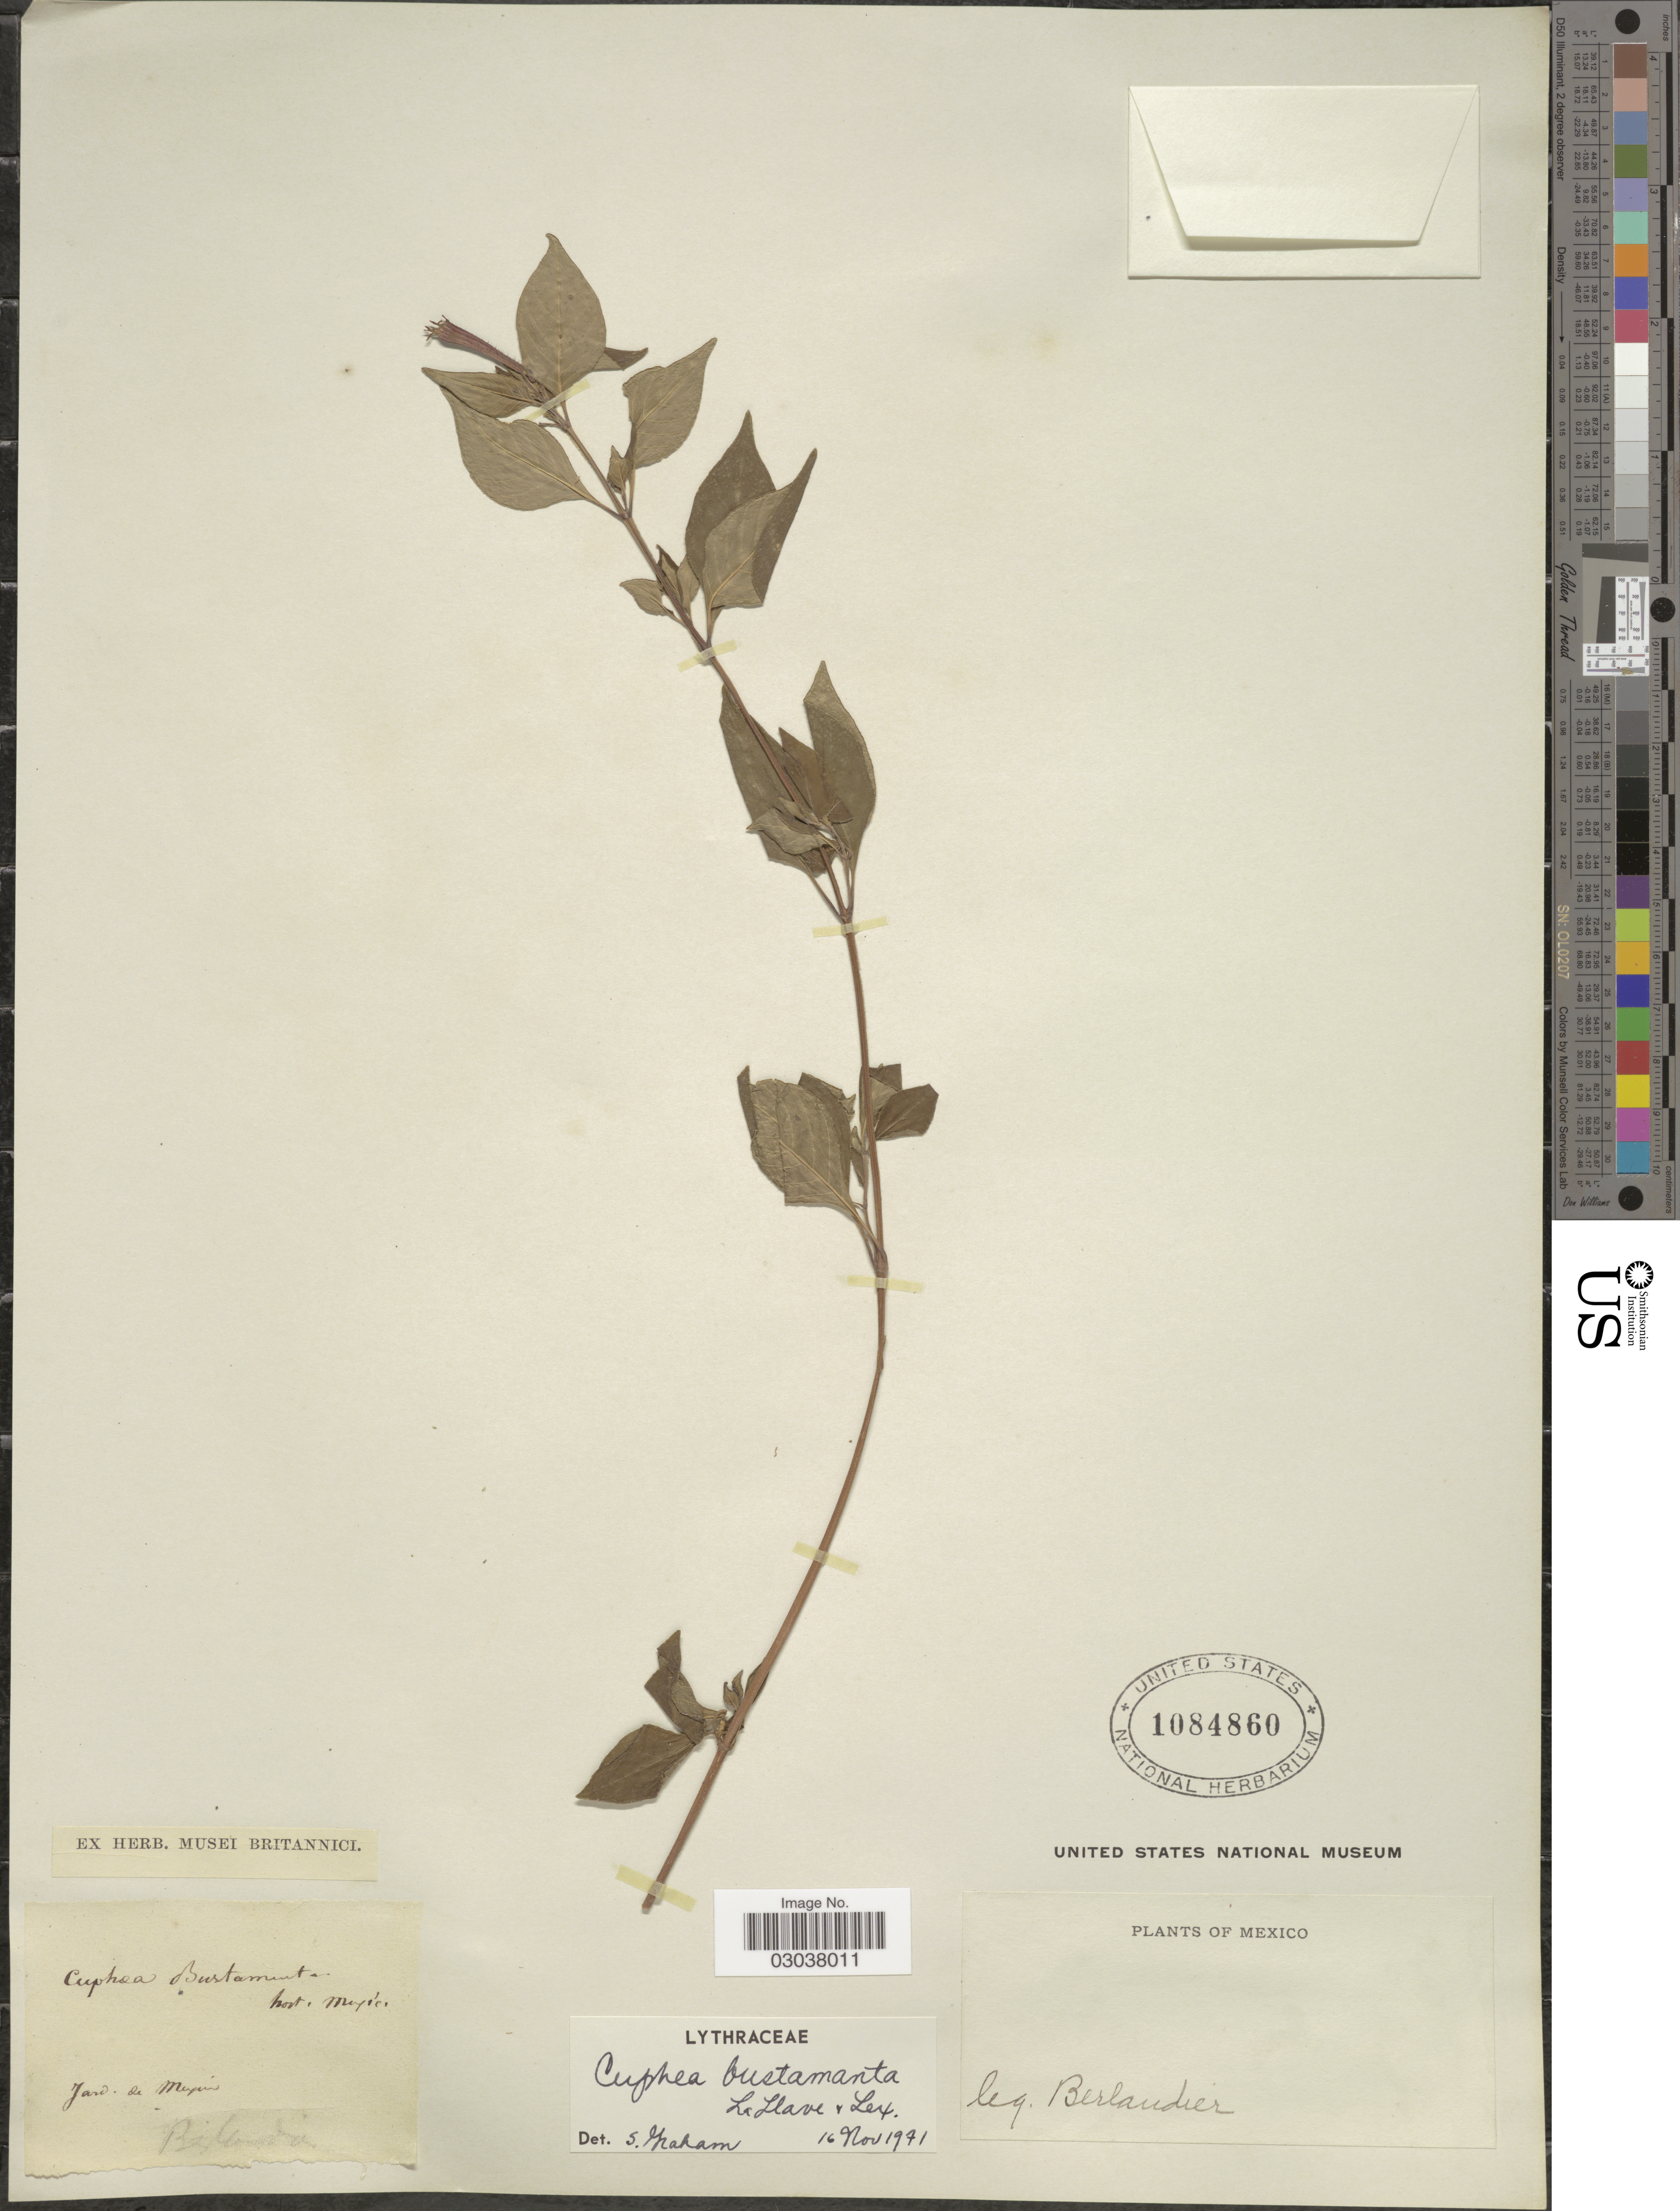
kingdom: Plantae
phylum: Tracheophyta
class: Magnoliopsida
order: Myrtales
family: Lythraceae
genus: Cuphea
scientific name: Cuphea bustamanta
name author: Lex.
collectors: J. L. Berlandier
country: Mexico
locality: Jard. de Mexico.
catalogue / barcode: US 1084860